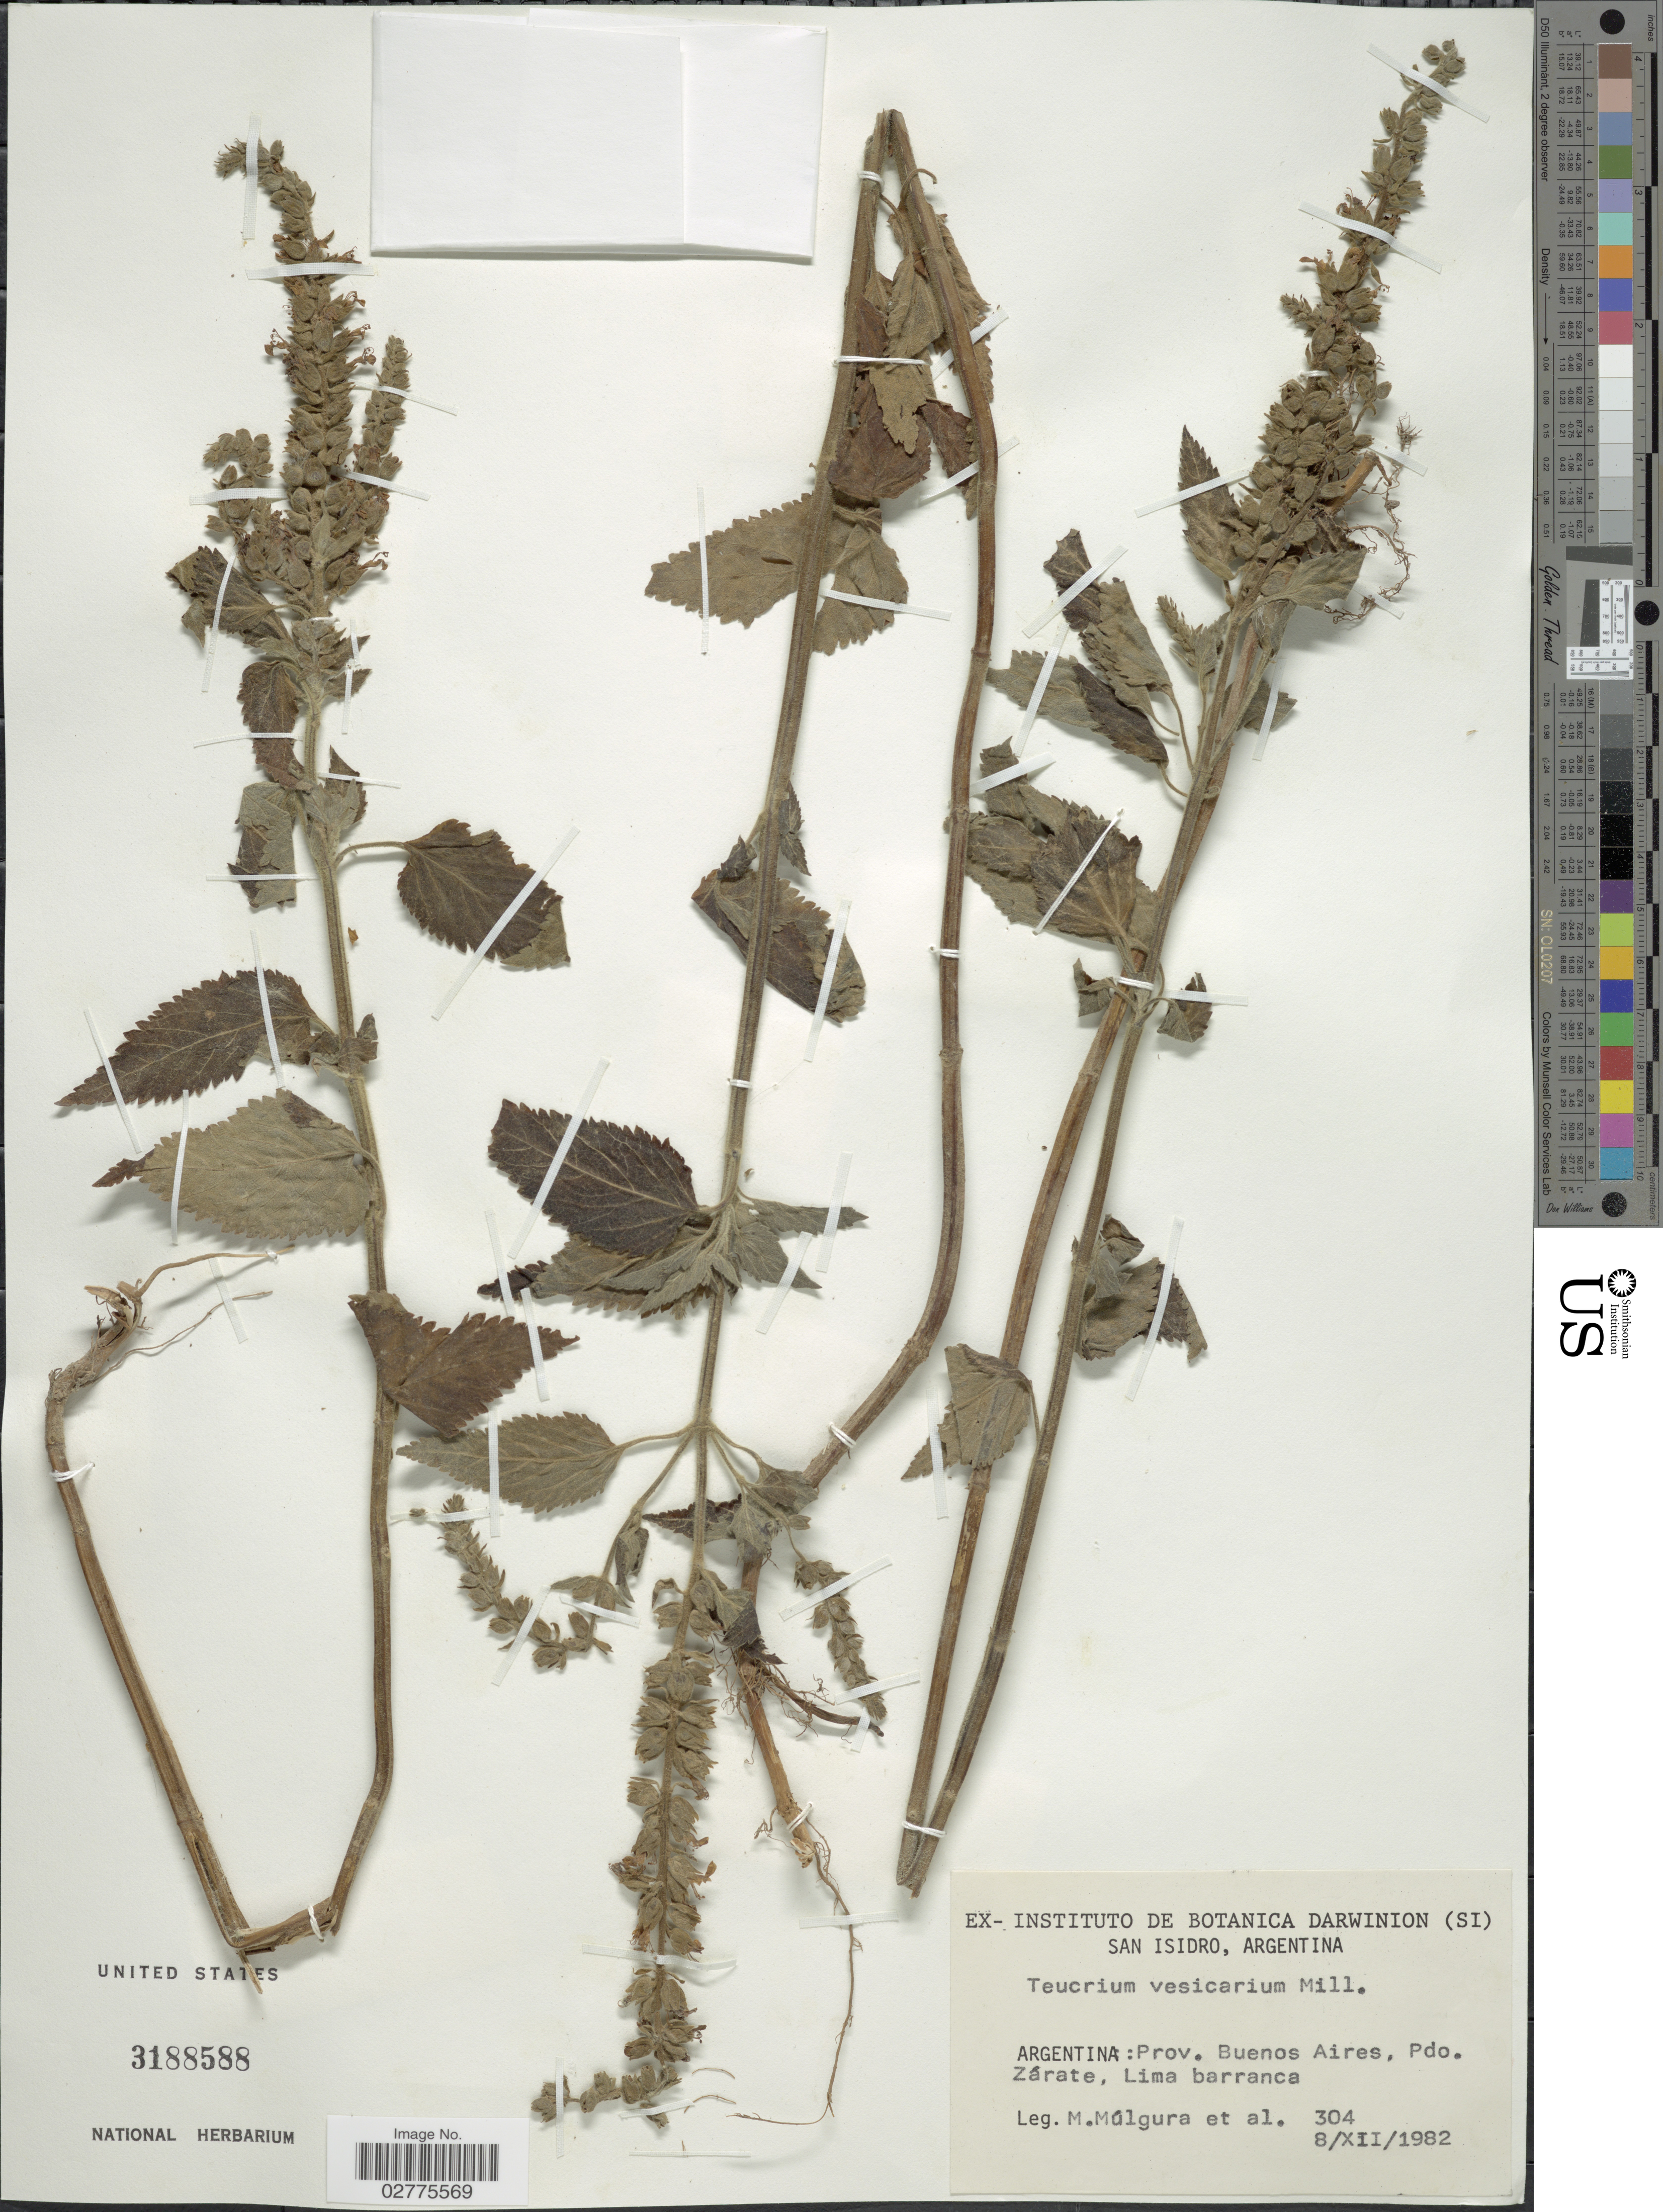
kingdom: Plantae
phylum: Tracheophyta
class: Magnoliopsida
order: Lamiales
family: Lamiaceae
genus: Teucrium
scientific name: Teucrium vesicarium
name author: Mill.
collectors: M. Múlgura & et al.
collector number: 304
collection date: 1982-12-08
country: Argentina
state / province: Buenos Aires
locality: Pdo. Zárate, Lima barranca.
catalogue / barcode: US 3188588